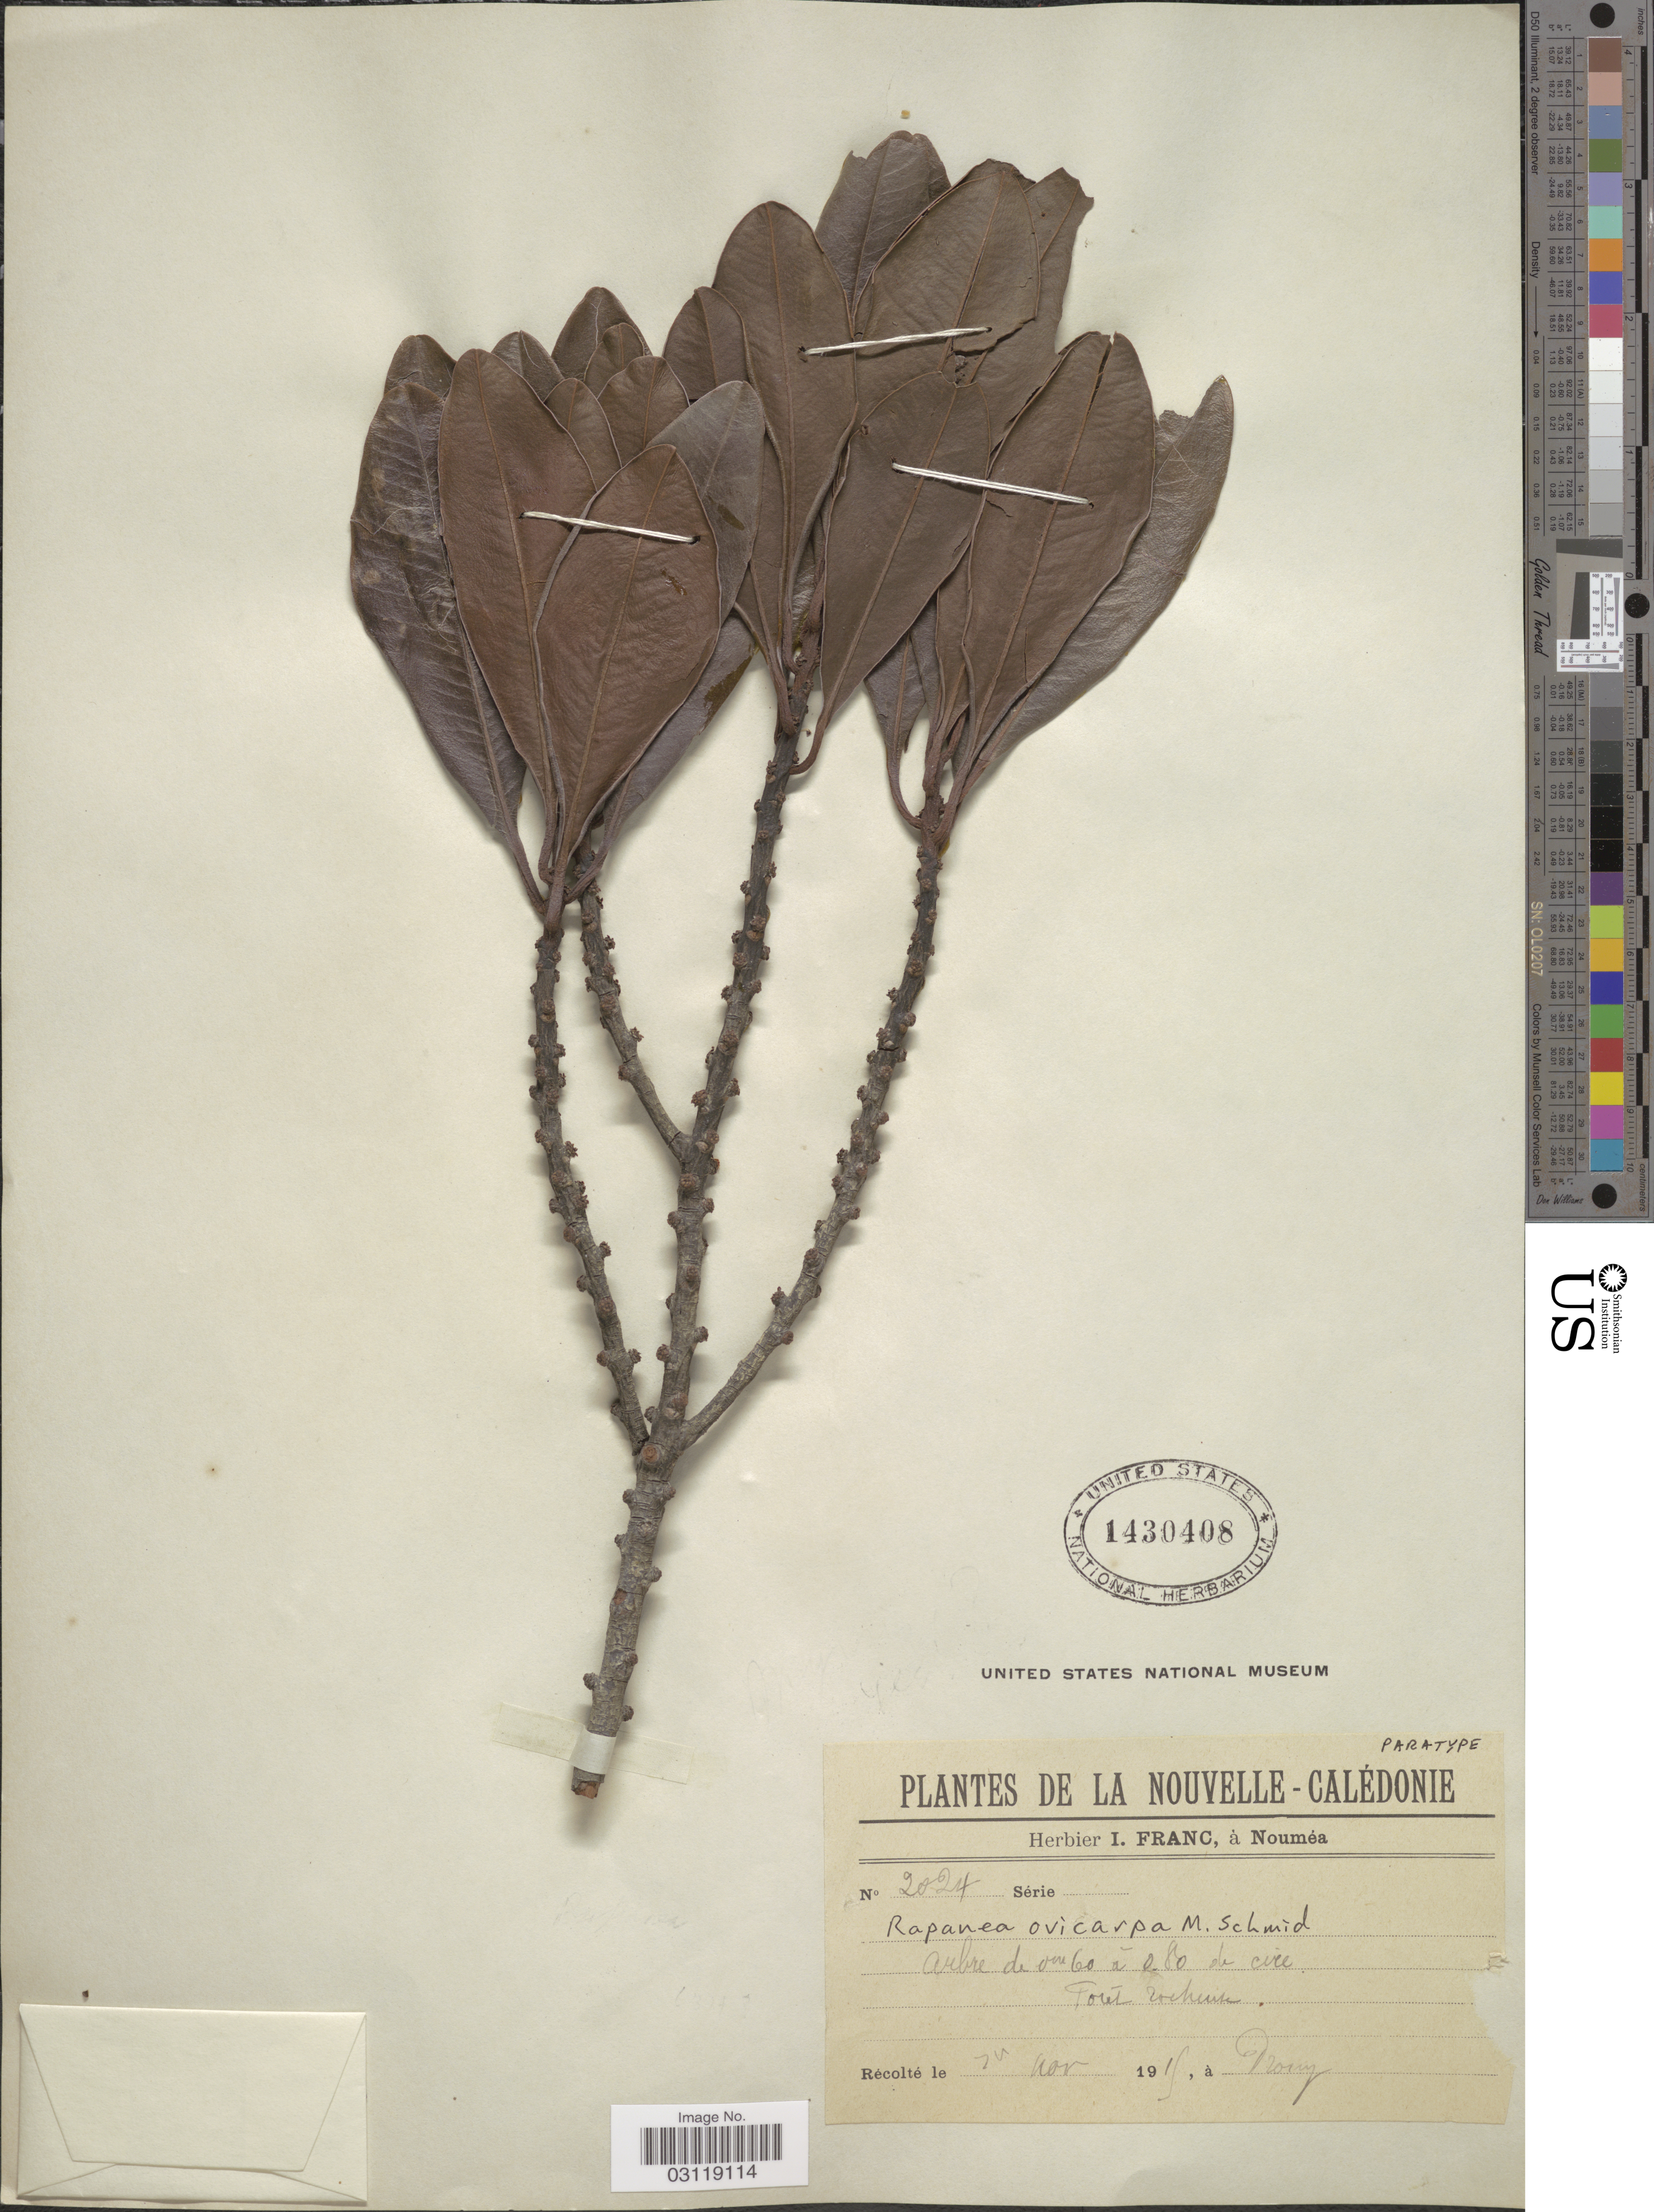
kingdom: Plantae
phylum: Tracheophyta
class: Magnoliopsida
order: Ericales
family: Primulaceae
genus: Rapanea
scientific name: Rapanea ovicarpa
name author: M. Schmid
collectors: ex herb. I. Franc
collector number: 2024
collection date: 1915-11-01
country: New Caledonia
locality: Nouvelle - Calédonie. Prony.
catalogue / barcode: US 1430408